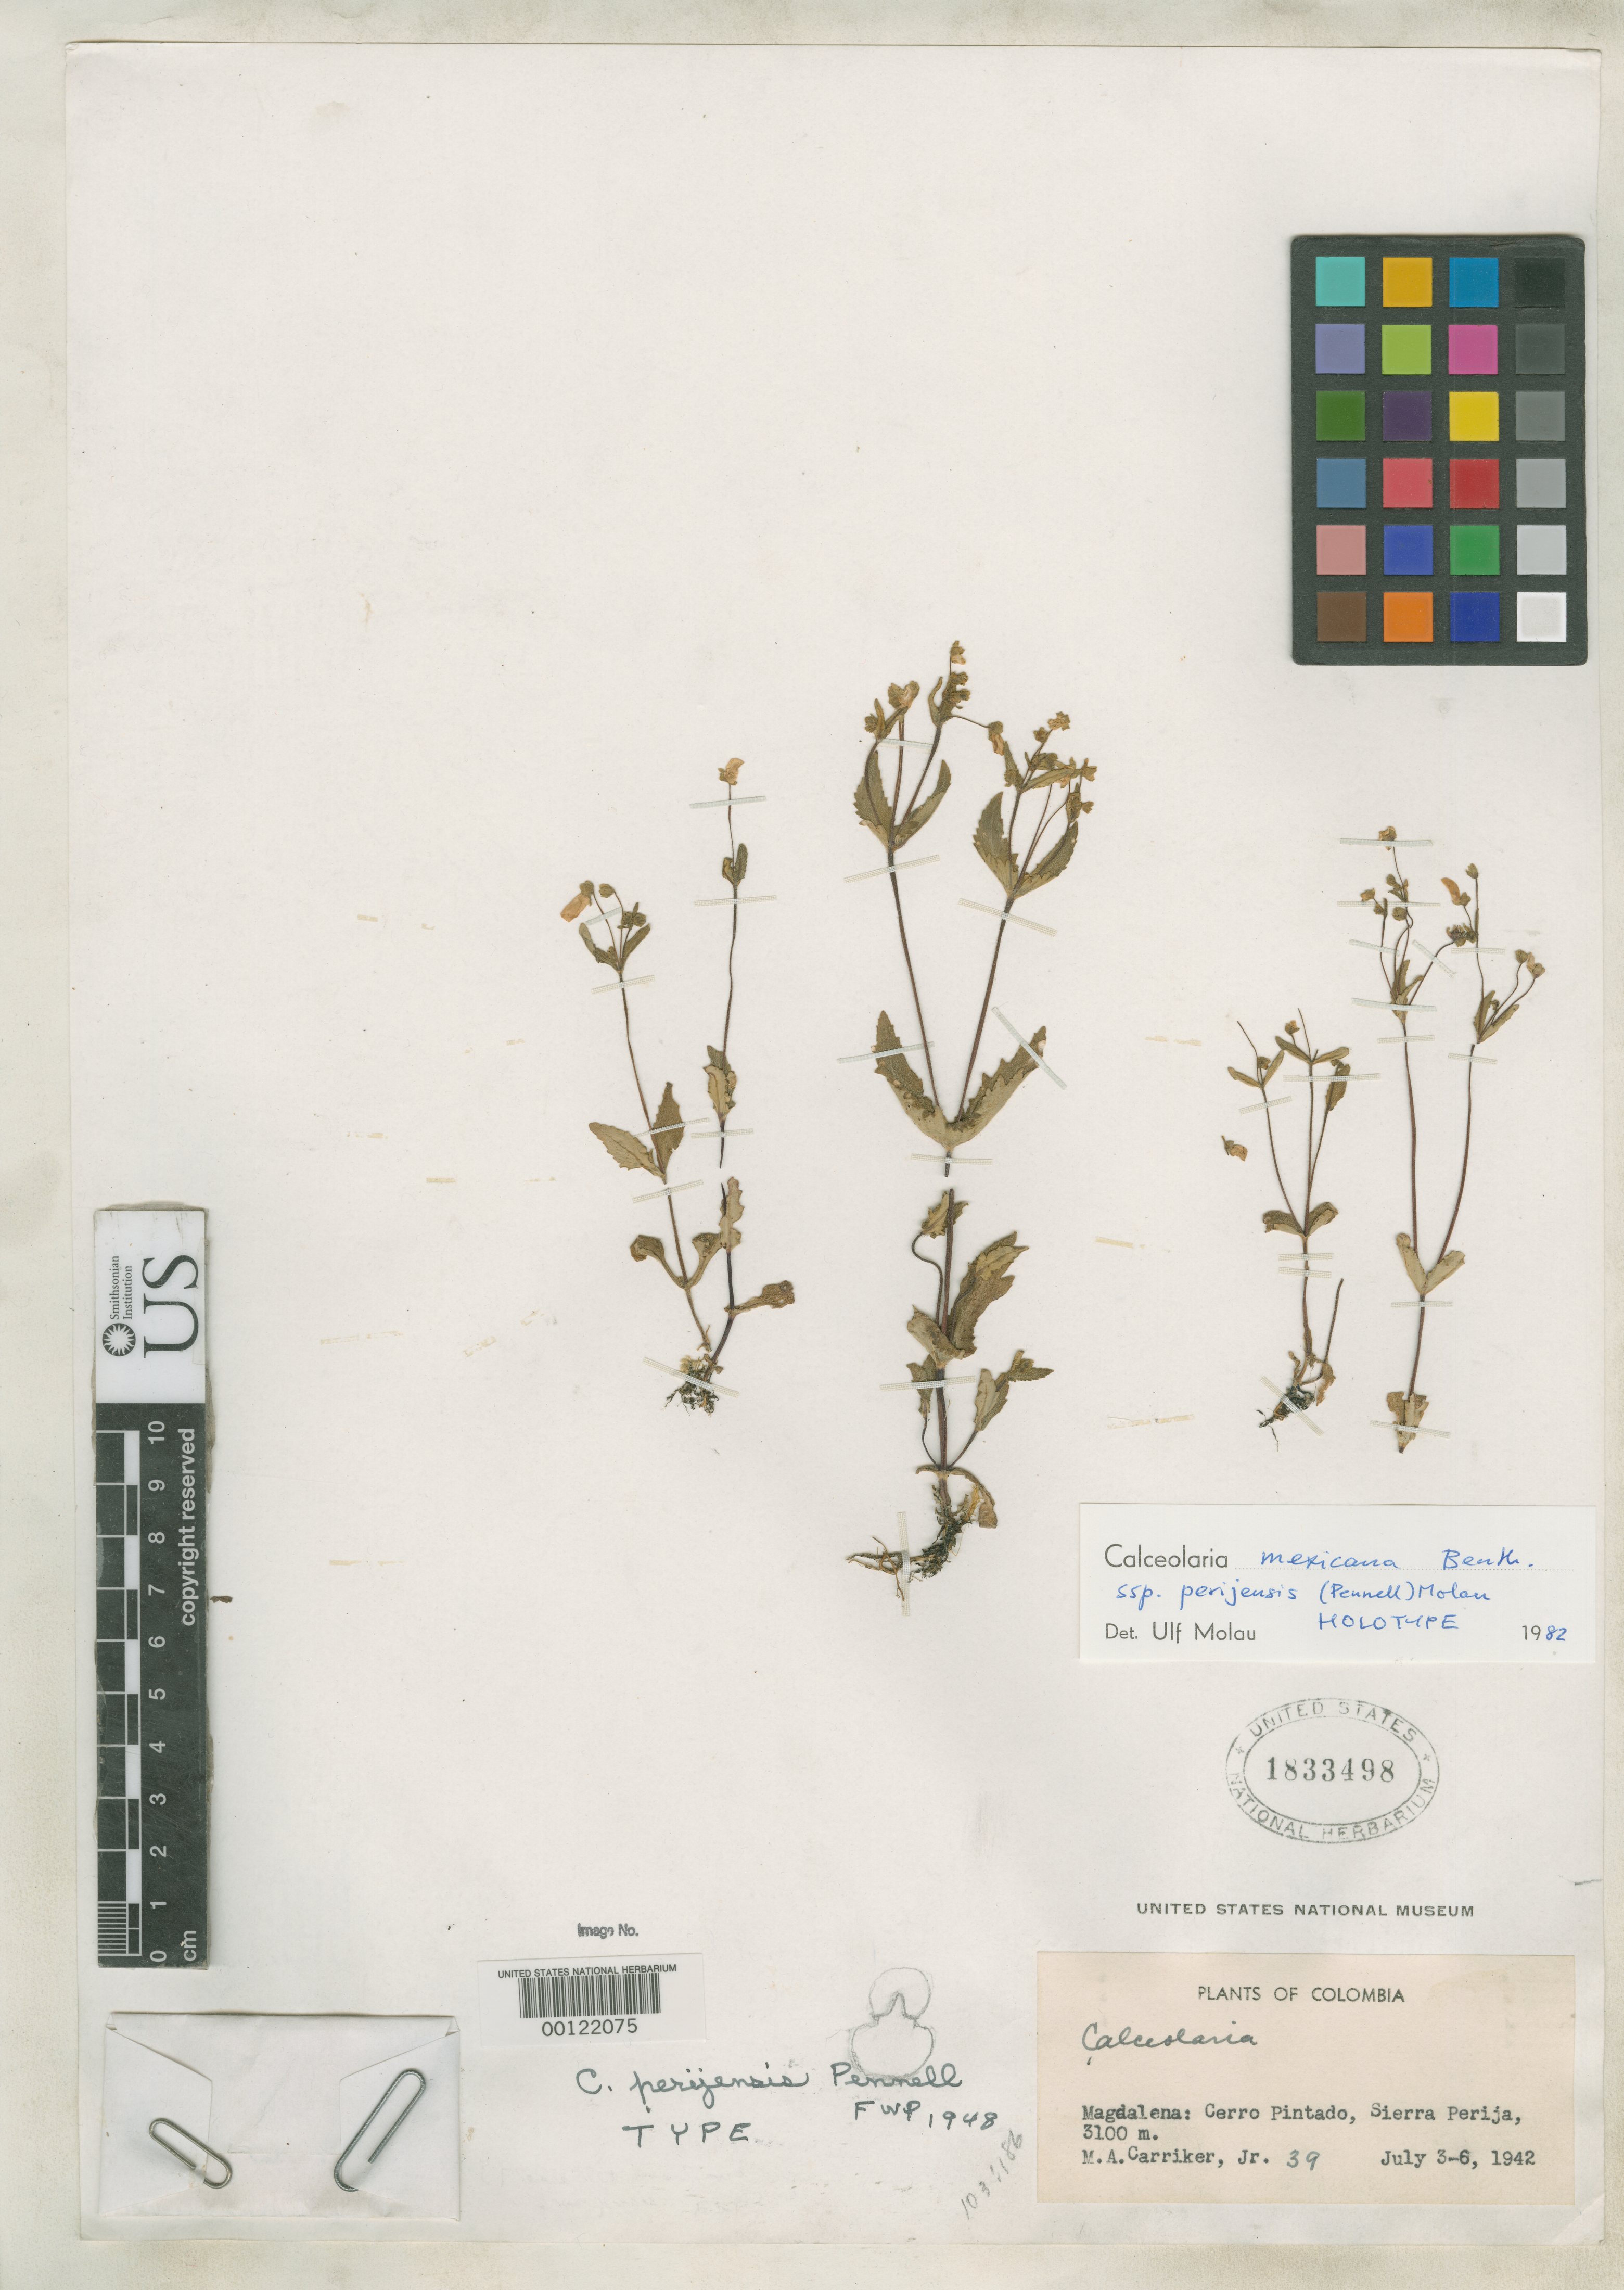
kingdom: Plantae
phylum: Tracheophyta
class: Magnoliopsida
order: Lamiales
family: Calceolariaceae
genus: Calceolaria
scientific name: Calceolaria perijensis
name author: Pennell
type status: Holotype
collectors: M. A. Carriker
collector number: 39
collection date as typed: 03 Jul 1942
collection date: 1942-07-03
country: Colombia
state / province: Magdalena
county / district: (Cerro Pintado)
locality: Sierra Perija.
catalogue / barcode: US 1833498